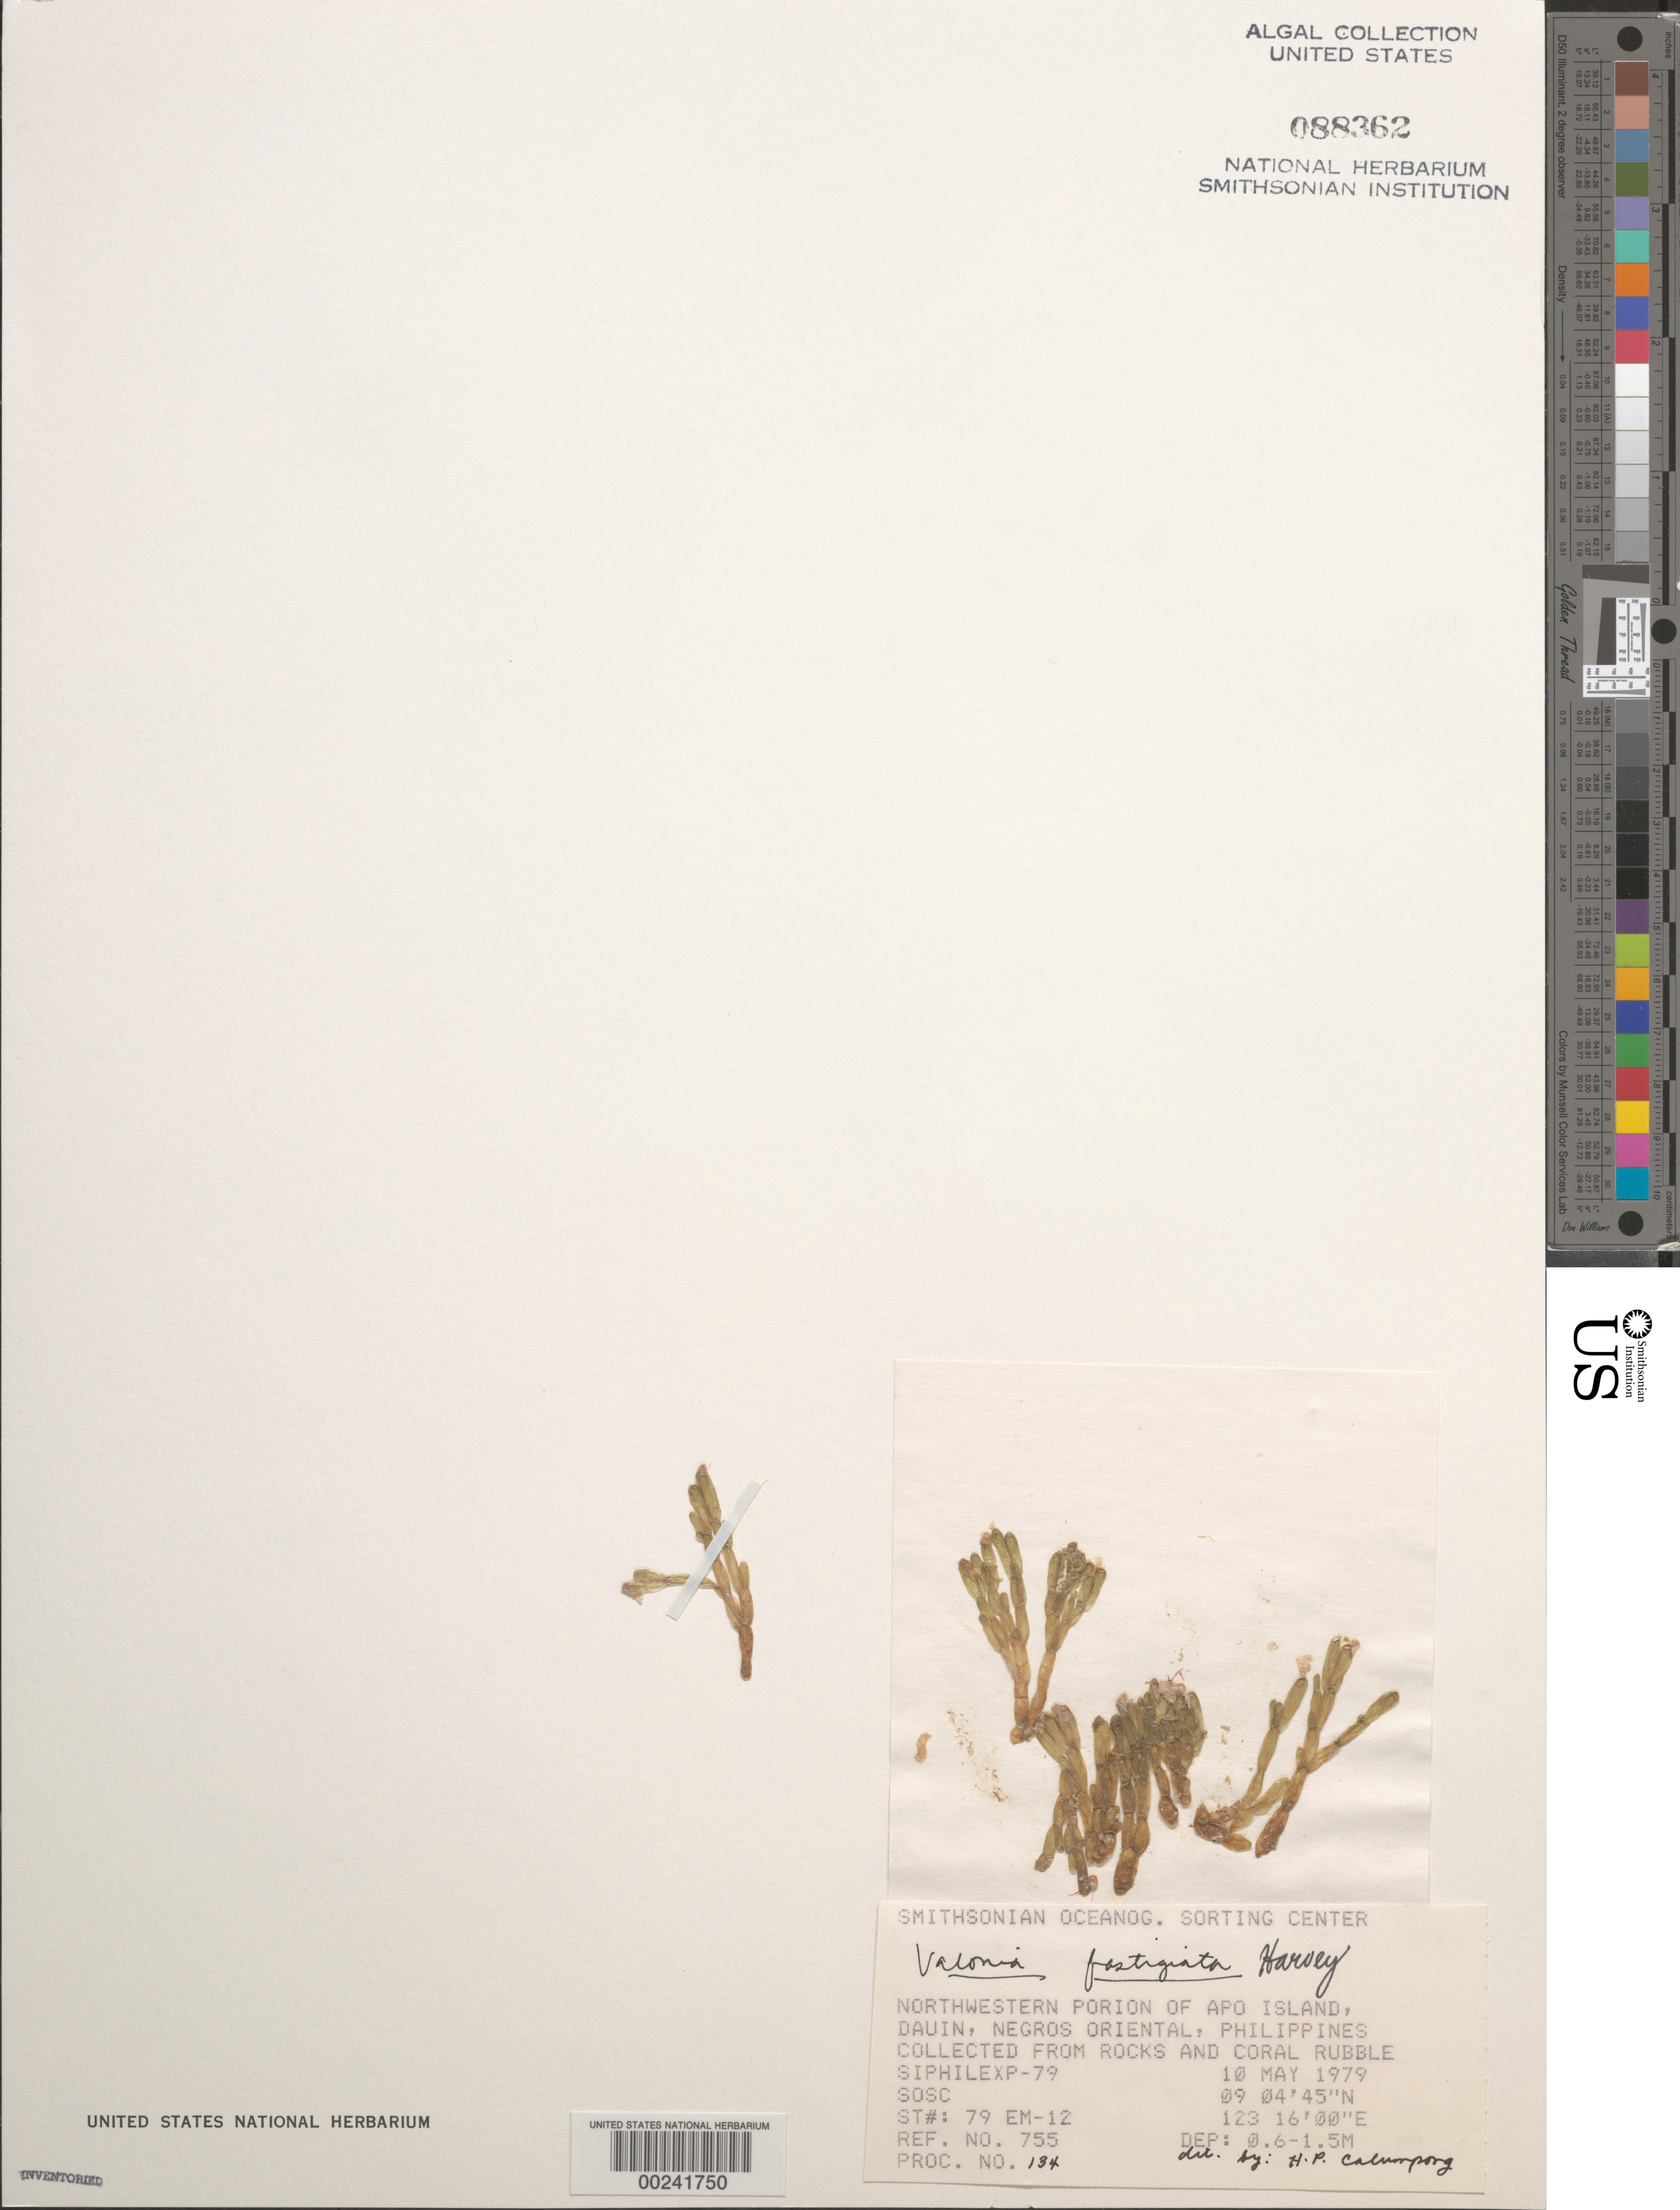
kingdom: Plantae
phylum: Chlorophyta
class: Ulvophyceae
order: Siphonocladales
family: Valoniaceae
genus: Valonia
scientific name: Valonia fastigiata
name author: Harv. ex J. Agardh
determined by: Calumpong, H. P.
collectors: SOSC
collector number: Station 79 Em-12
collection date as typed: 10 May 1979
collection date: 1979-05-10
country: Philippines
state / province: Central Visayas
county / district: Negros Oriental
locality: Apo island, dauin, negros oriental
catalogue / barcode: US 88362